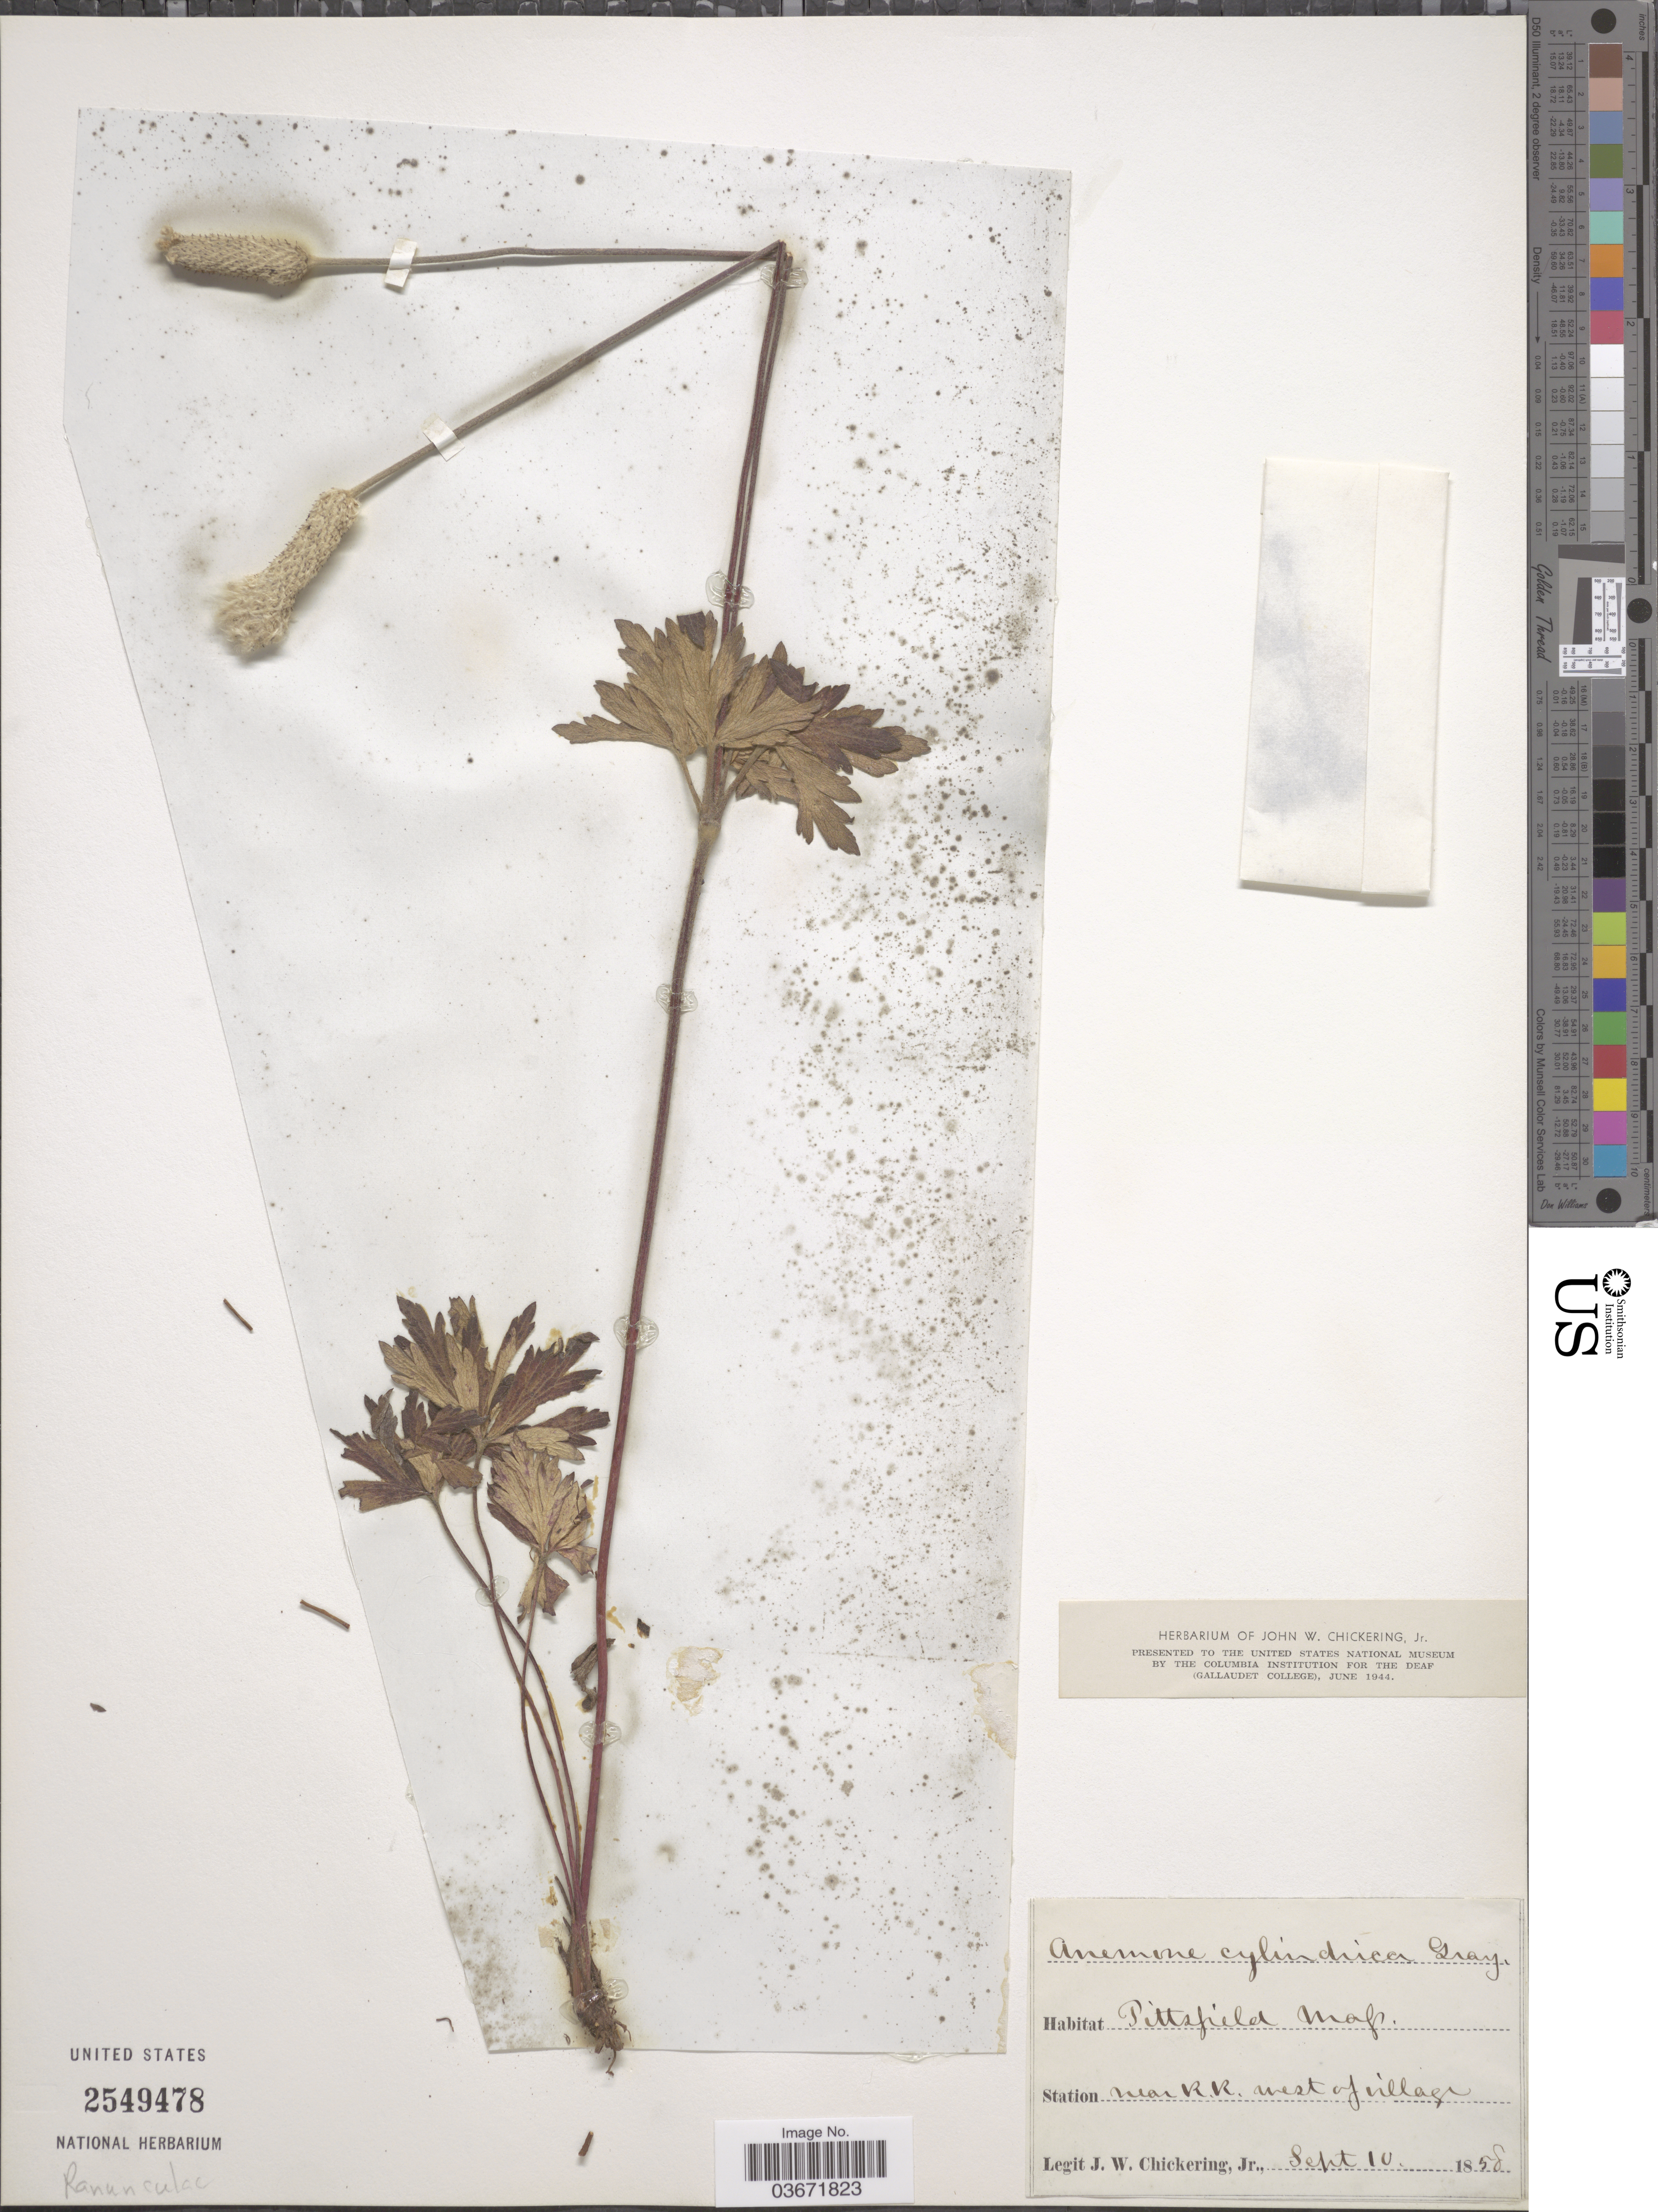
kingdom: Plantae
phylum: Tracheophyta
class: Magnoliopsida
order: Ranunculales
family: Ranunculaceae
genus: Anemone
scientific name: Anemone cylindrica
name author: A. Gray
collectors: J. W. Chickering Jr.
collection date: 1858-09-10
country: United States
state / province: Massachusetts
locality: Pittsfield. Station near R.R., west of village.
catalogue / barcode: US 2549478